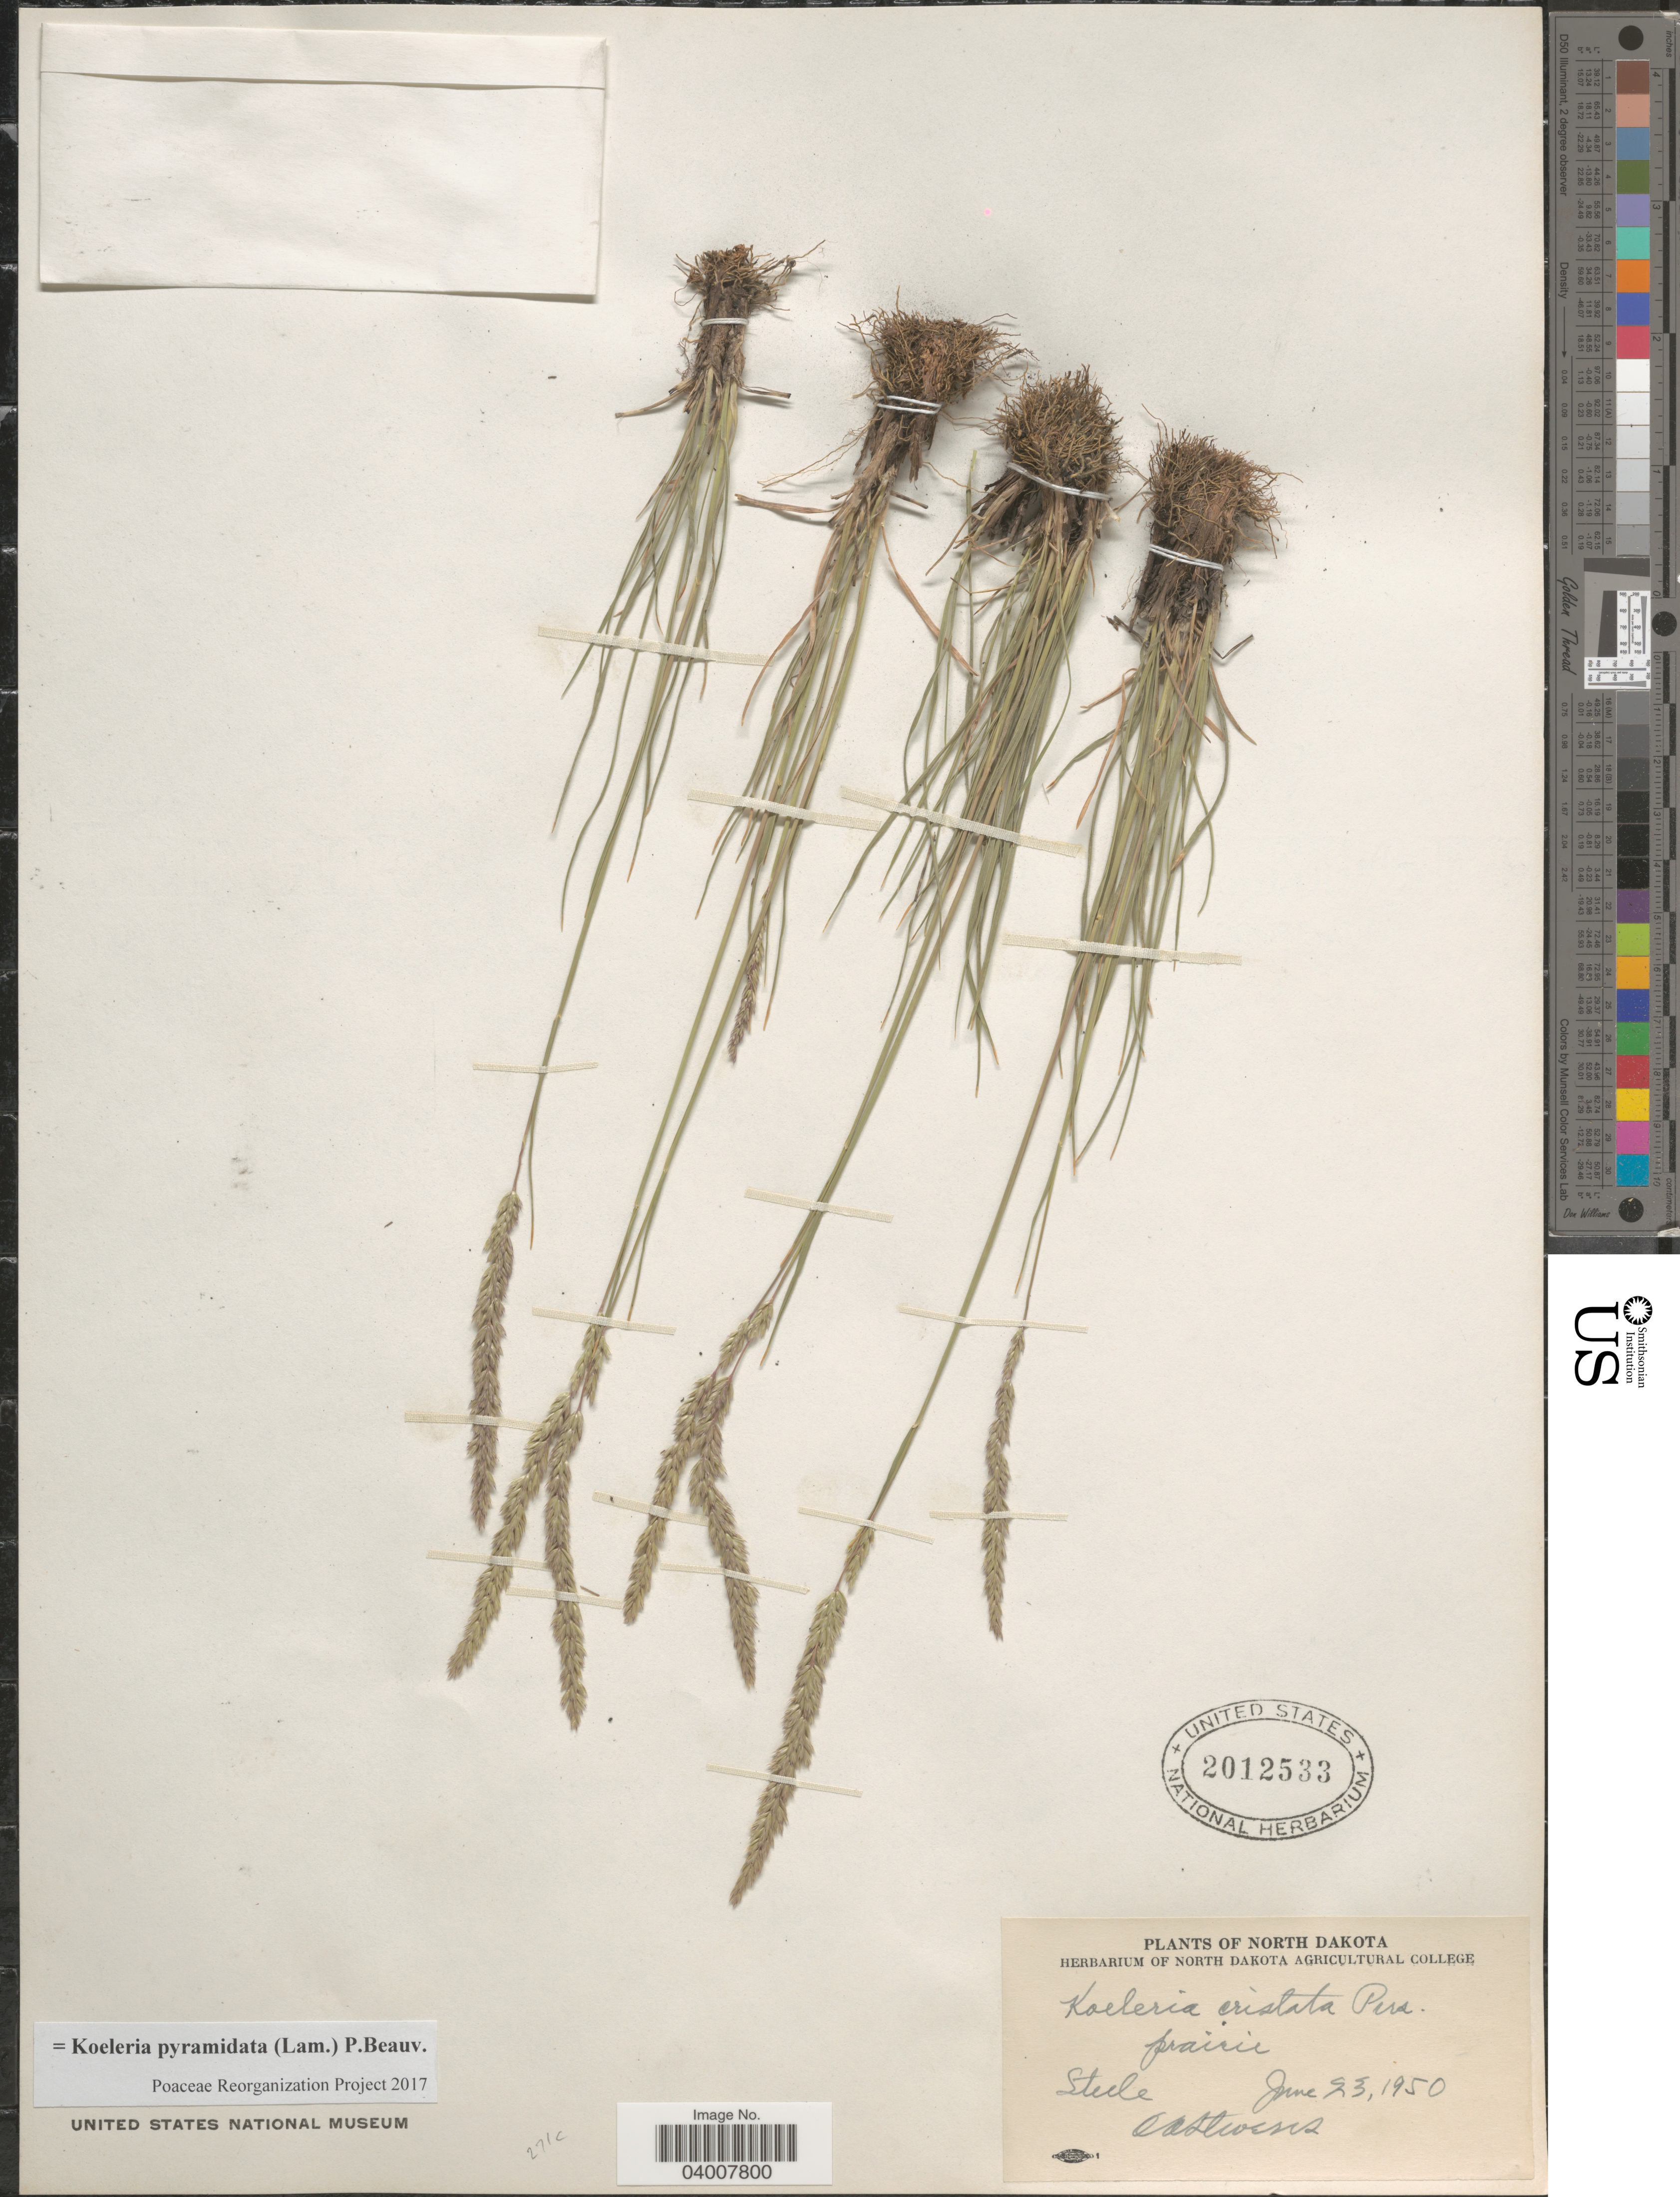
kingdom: Plantae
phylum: Tracheophyta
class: Liliopsida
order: Poales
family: Poaceae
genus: Koeleria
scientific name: Koeleria pyramidata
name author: (Lam.) P. Beauv.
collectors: O. A. Stevens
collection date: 1950-06-23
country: United States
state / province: North Dakota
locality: Steele.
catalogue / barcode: US 2012533